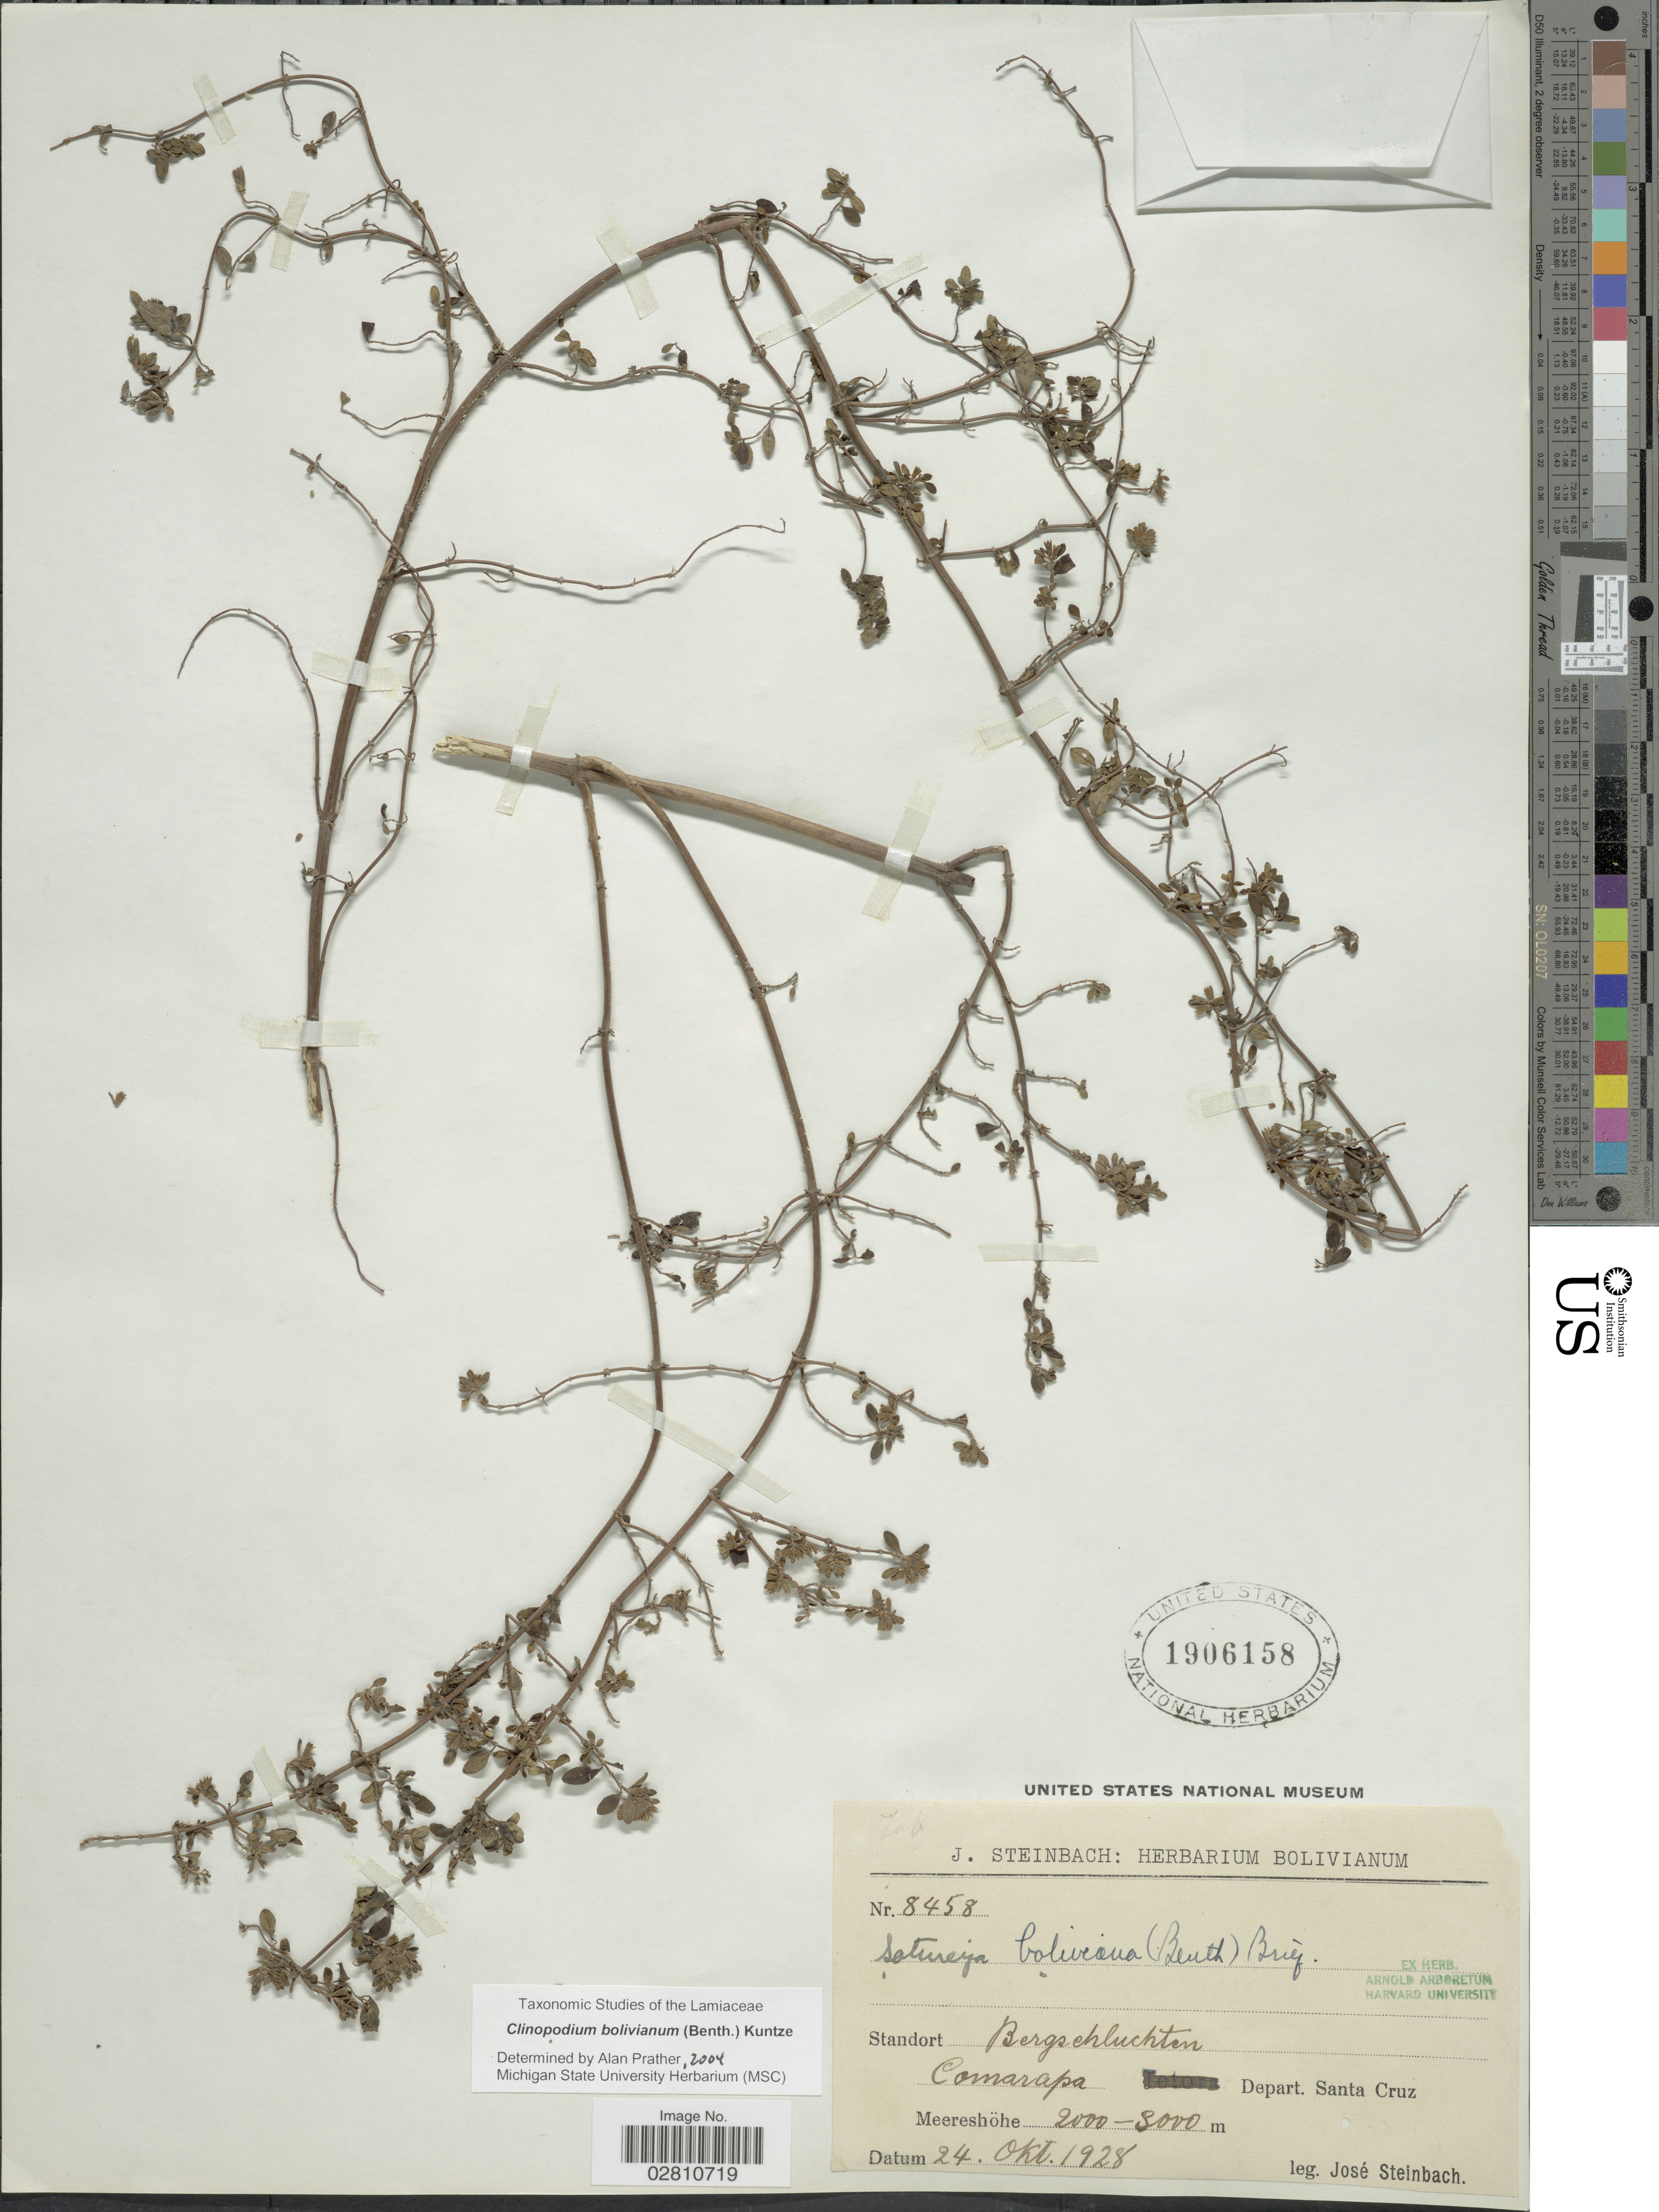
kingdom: Plantae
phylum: Tracheophyta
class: Magnoliopsida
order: Lamiales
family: Lamiaceae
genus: Clinopodium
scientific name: Clinopodium bolivianum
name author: (Benth.) Kuntze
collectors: J. Steinbach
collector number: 8458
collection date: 1928-10-24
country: Bolivia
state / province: Santa Cruz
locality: Comarapa, Depart. Santa Cruz.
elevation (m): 2000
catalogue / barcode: US 1906158